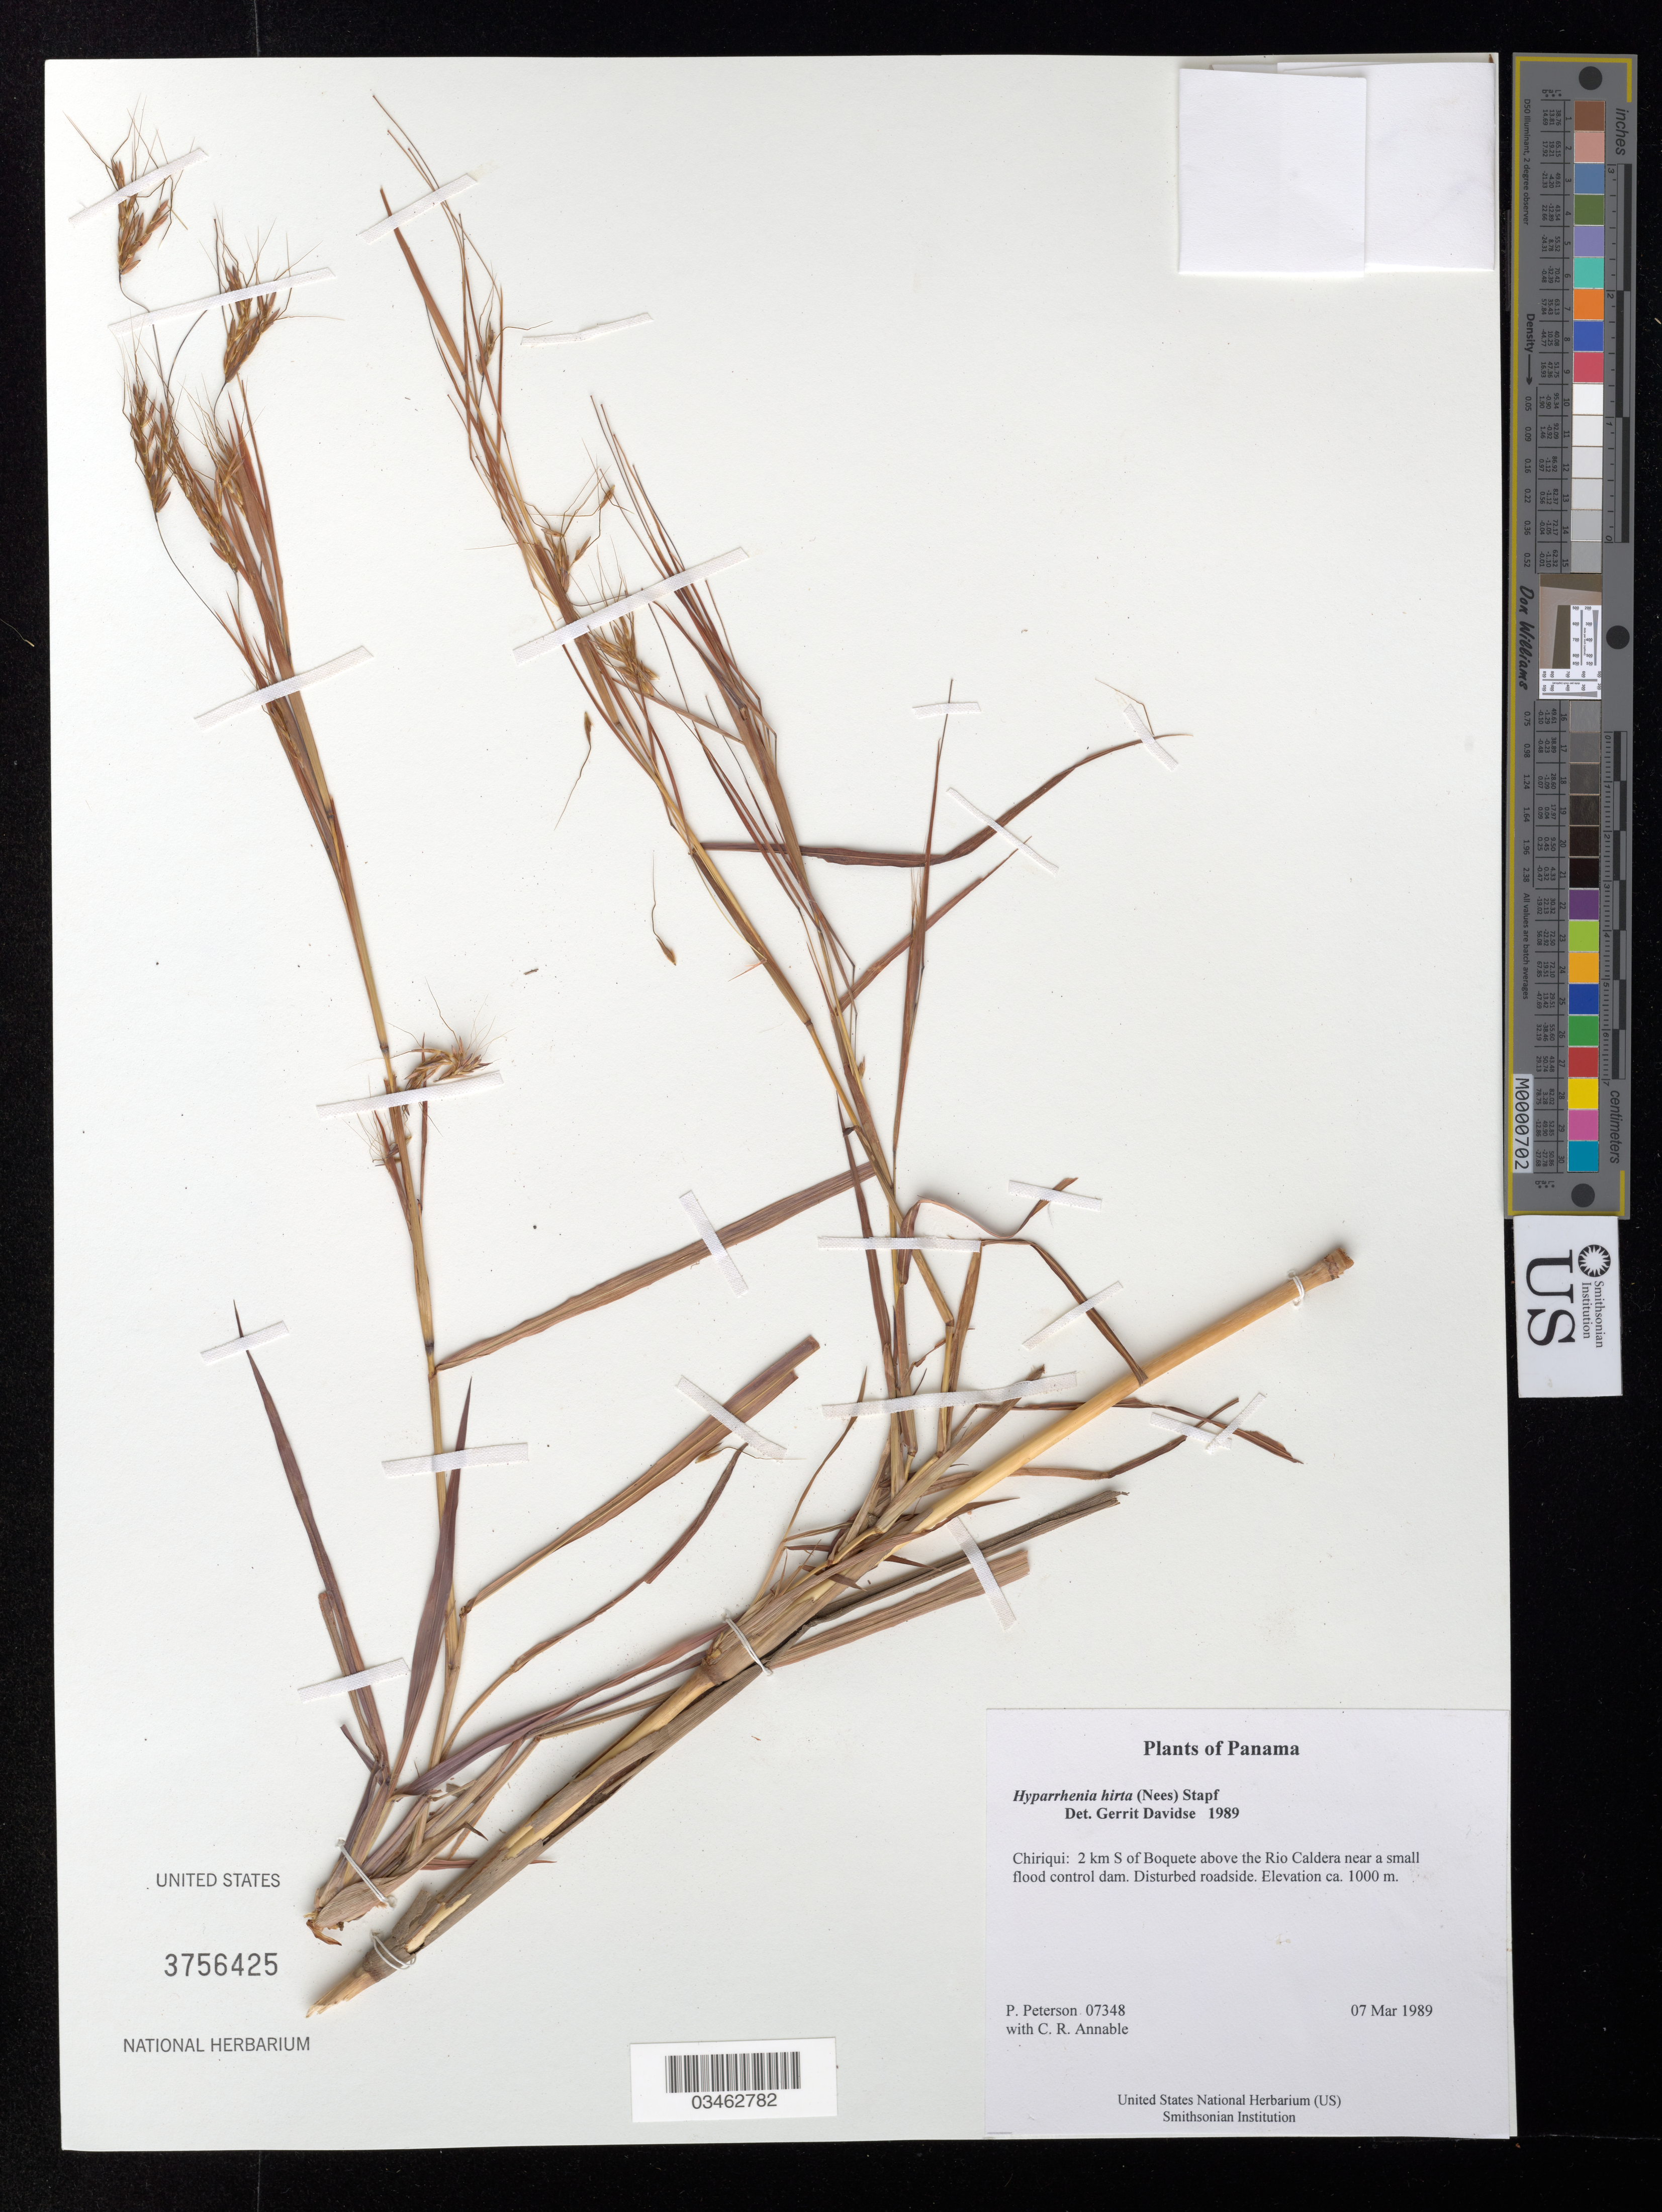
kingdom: Plantae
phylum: Tracheophyta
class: Liliopsida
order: Poales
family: Poaceae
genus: Hyparrhenia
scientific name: Hyparrhenia hirta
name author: (Nees) Stapf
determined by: Davidse, Gerrit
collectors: P. M. Peterson & C. R. Annable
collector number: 07348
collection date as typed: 07 Mar 1989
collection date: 1989-03-07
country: Panama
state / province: Chiriqui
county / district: Boquete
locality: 2 km S of Boquete above the Rio Caldera near a small flood control dam.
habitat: near a small flood control dam. Disturbed roadside.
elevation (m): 1000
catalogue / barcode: US 3756425